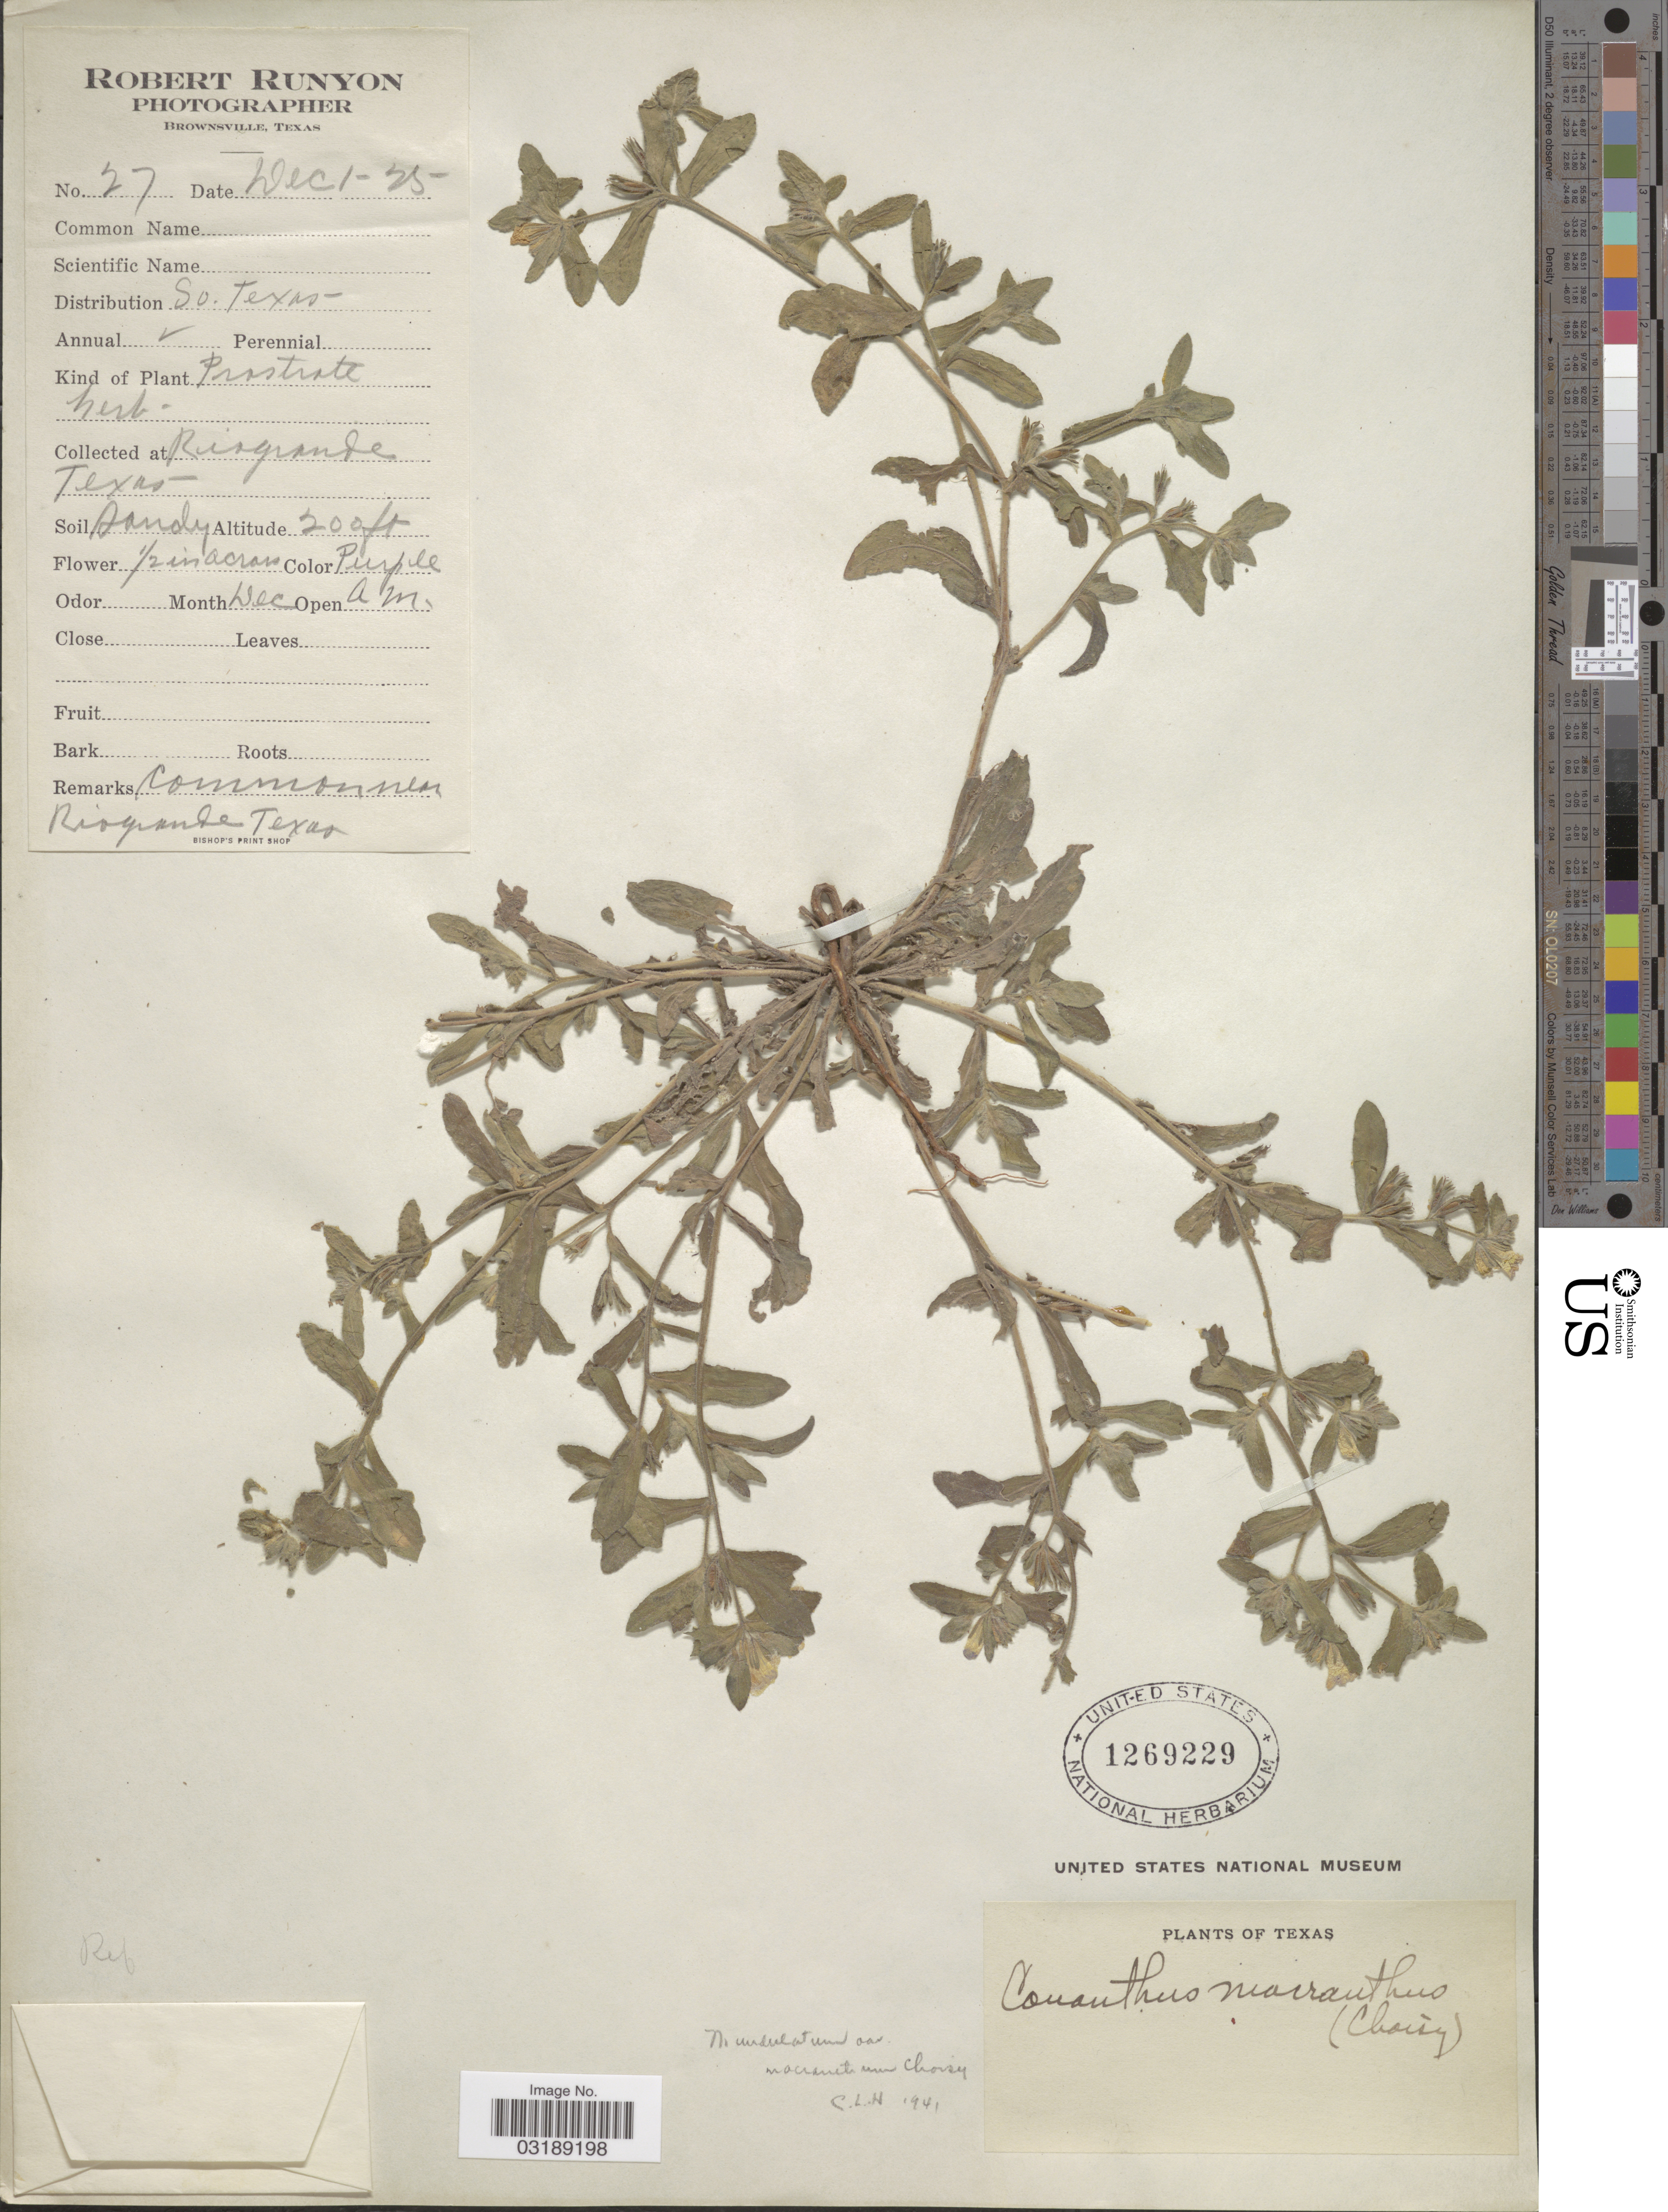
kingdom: Plantae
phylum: Tracheophyta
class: Magnoliopsida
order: Boraginales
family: Namaceae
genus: Nama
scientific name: Nama undulatum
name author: Kunth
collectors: R. Runyon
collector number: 27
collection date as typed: Transcribed d/m/y: 1/12/25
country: United States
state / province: Texas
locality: So. Texas, Rio grande.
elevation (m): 61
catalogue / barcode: US 1269229